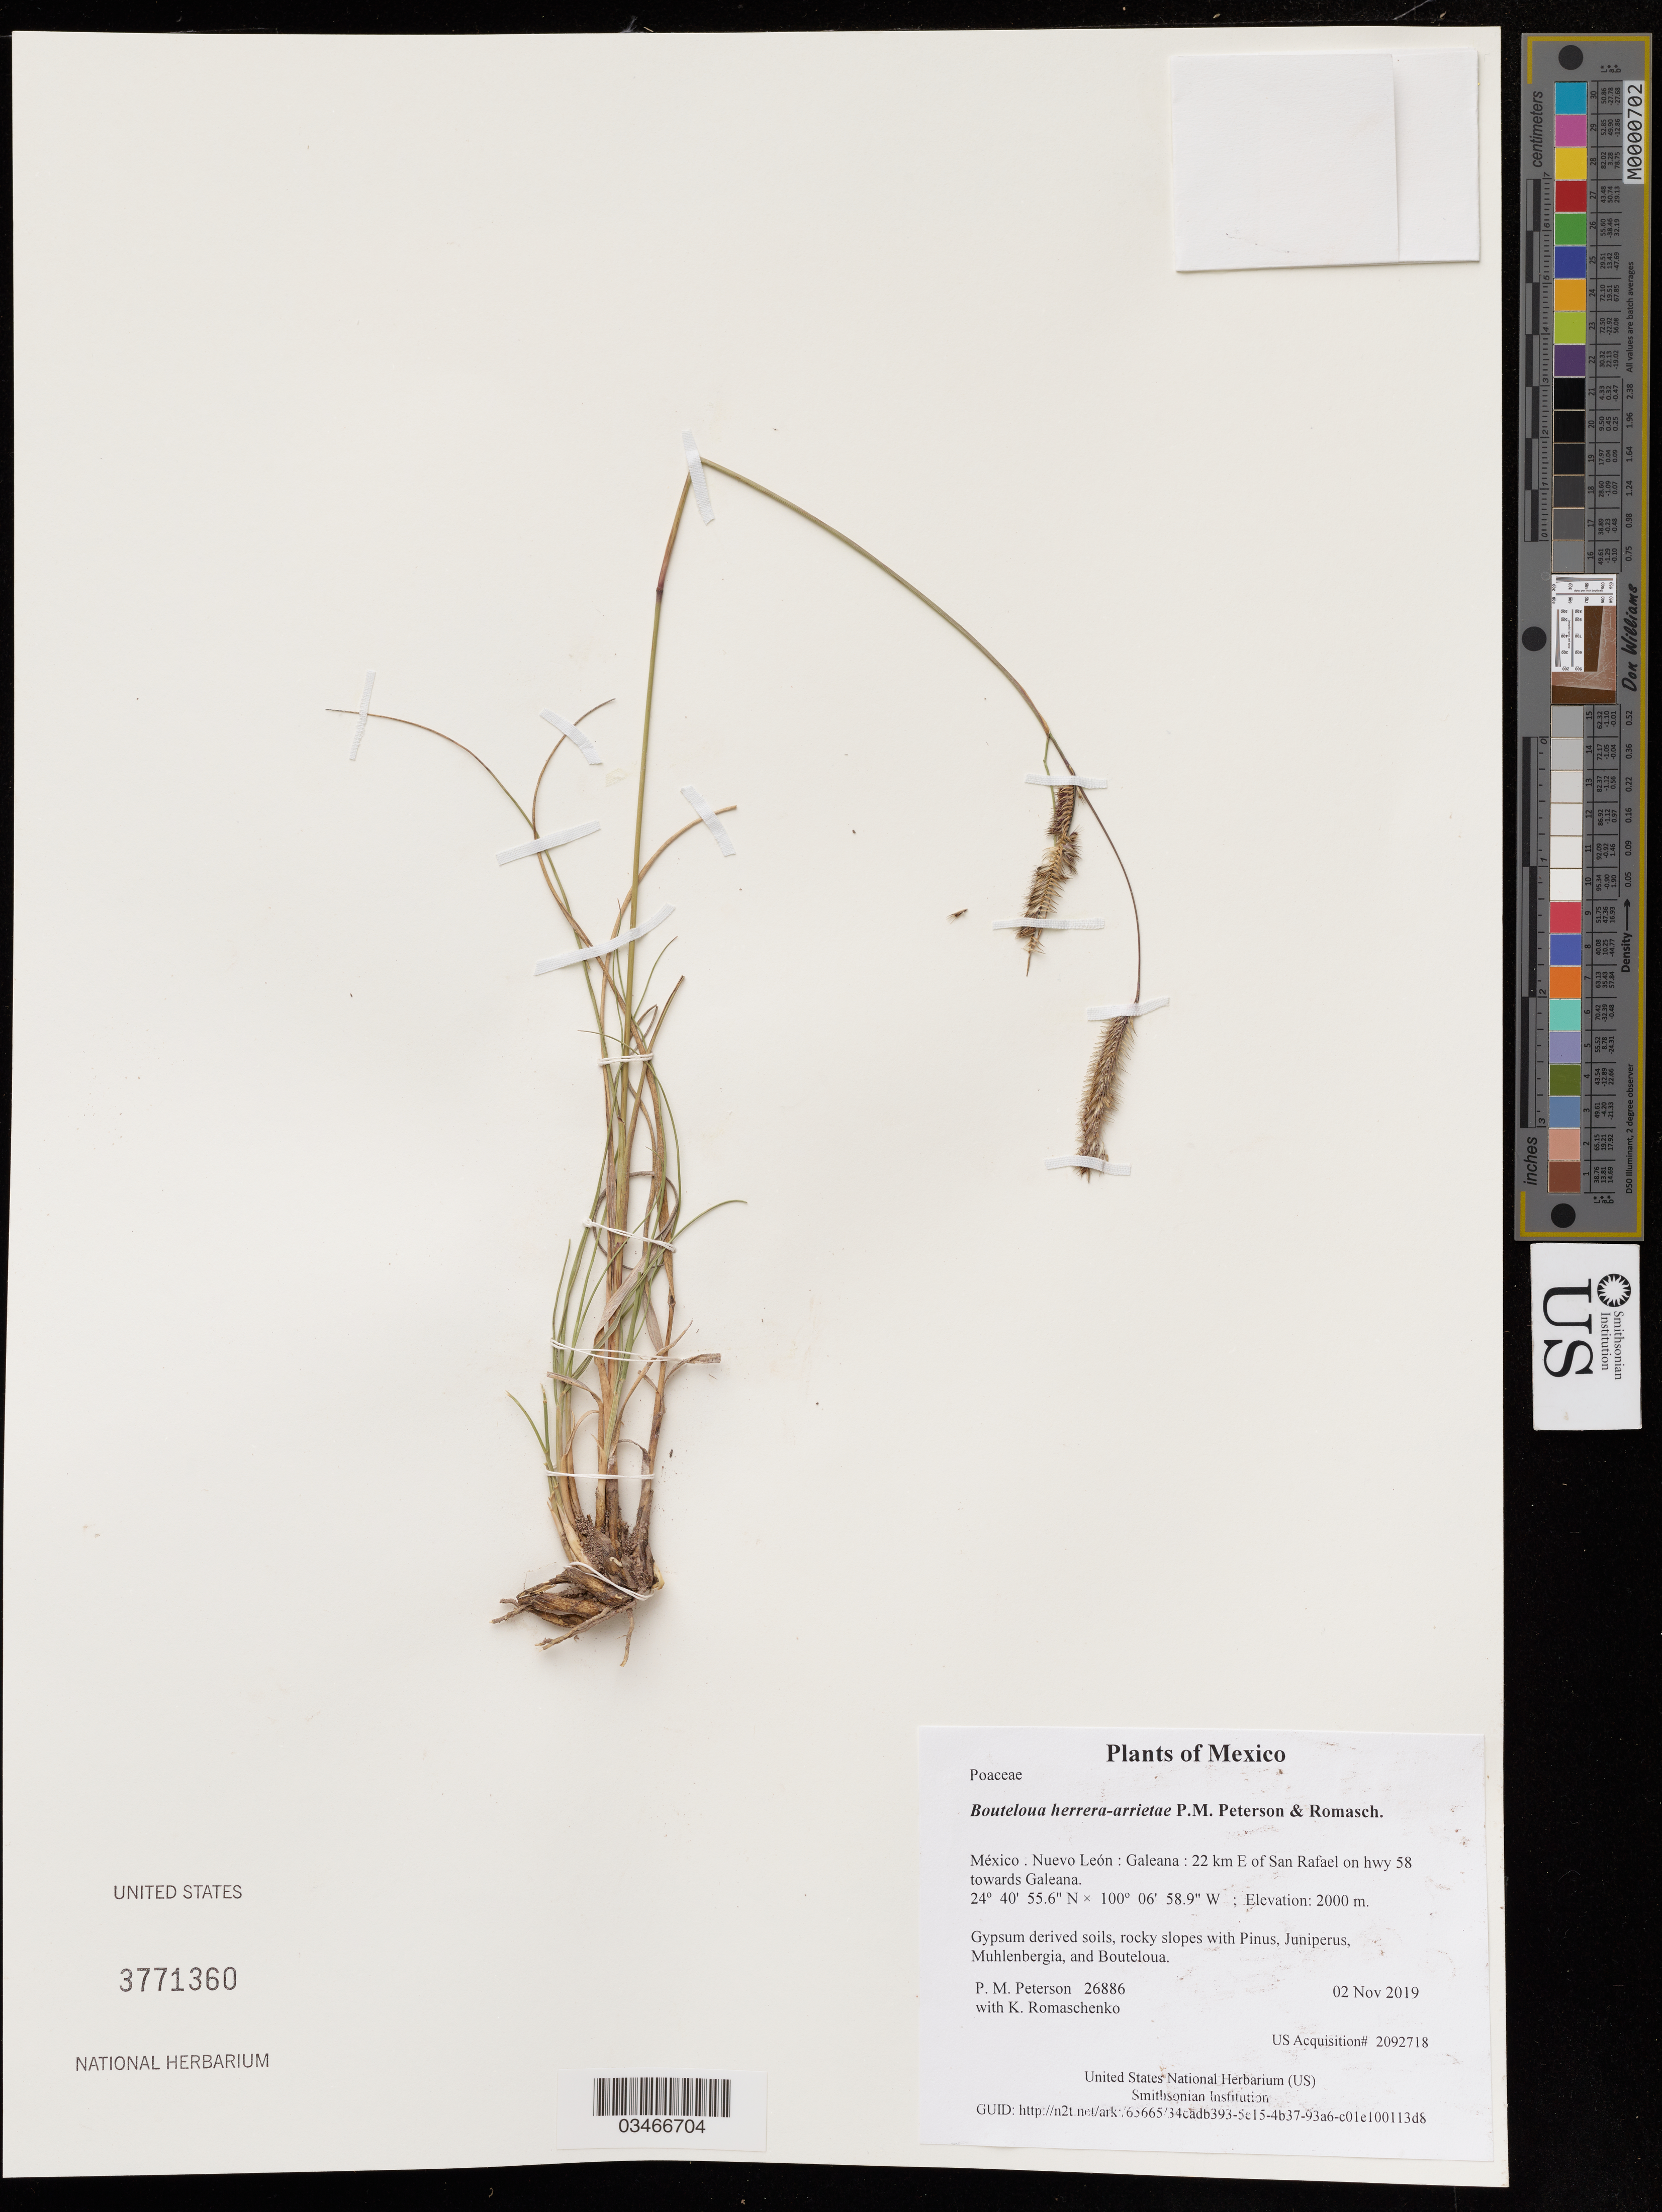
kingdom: Plantae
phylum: Tracheophyta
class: Liliopsida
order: Poales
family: Poaceae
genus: Bouteloua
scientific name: Bouteloua herrera-arrietae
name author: P.M. Peterson & Romasch.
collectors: P. M. Peterson & K. Romaschenko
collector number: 26886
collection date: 2019-11-02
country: México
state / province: Nuevo León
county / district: Galeana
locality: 22 km E of San Rafael on hwy 58 towards Galeana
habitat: Gypsum derived soils, rocky slopes with Pinus, Juniperus, Muhlenbergia, and Bouteloua.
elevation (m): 2000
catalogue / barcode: US 3771360